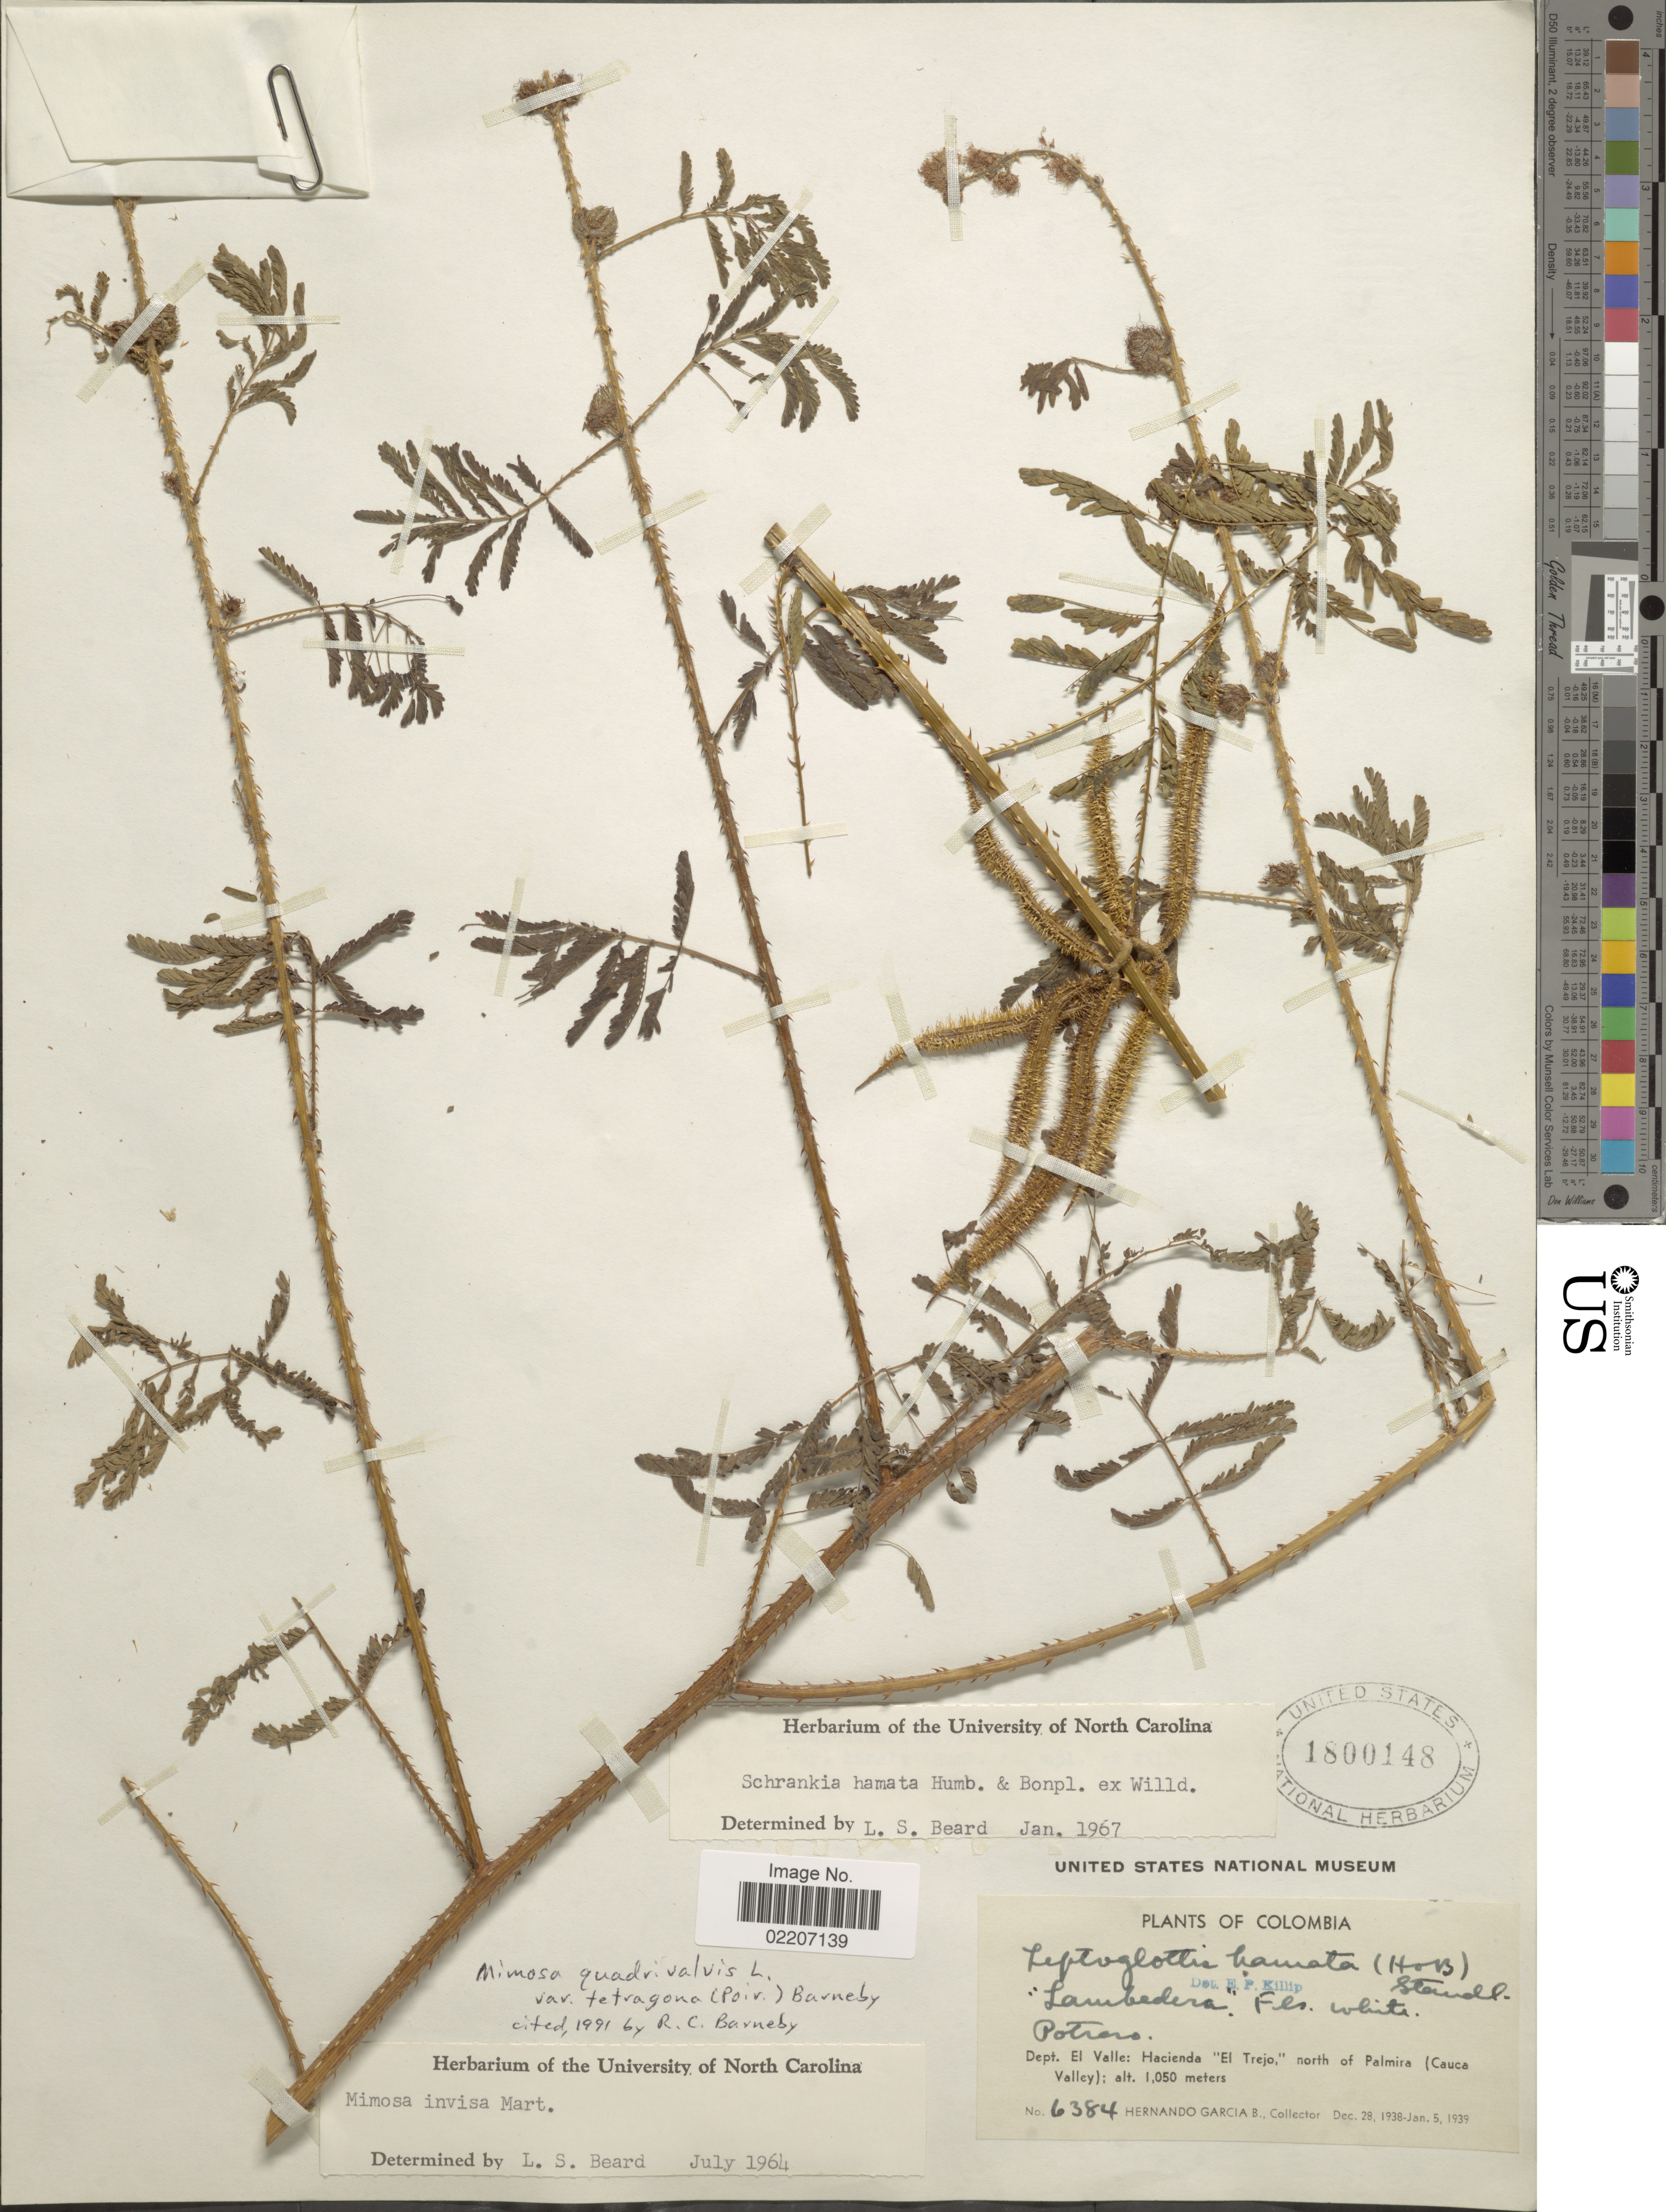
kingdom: Plantae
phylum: Tracheophyta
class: Magnoliopsida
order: Fabales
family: Fabaceae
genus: Mimosa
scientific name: Mimosa tetragona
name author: Poir.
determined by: U.S. National Herbarium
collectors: H. García Barriga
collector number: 6384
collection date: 1939-01-05/1939-12-28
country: Colombia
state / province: Valle del Cauca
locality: Dept. El Valle: Hacienda "El Trejo" , north of Palmira (Cauca Valley)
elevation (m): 1050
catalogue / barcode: US 1800148